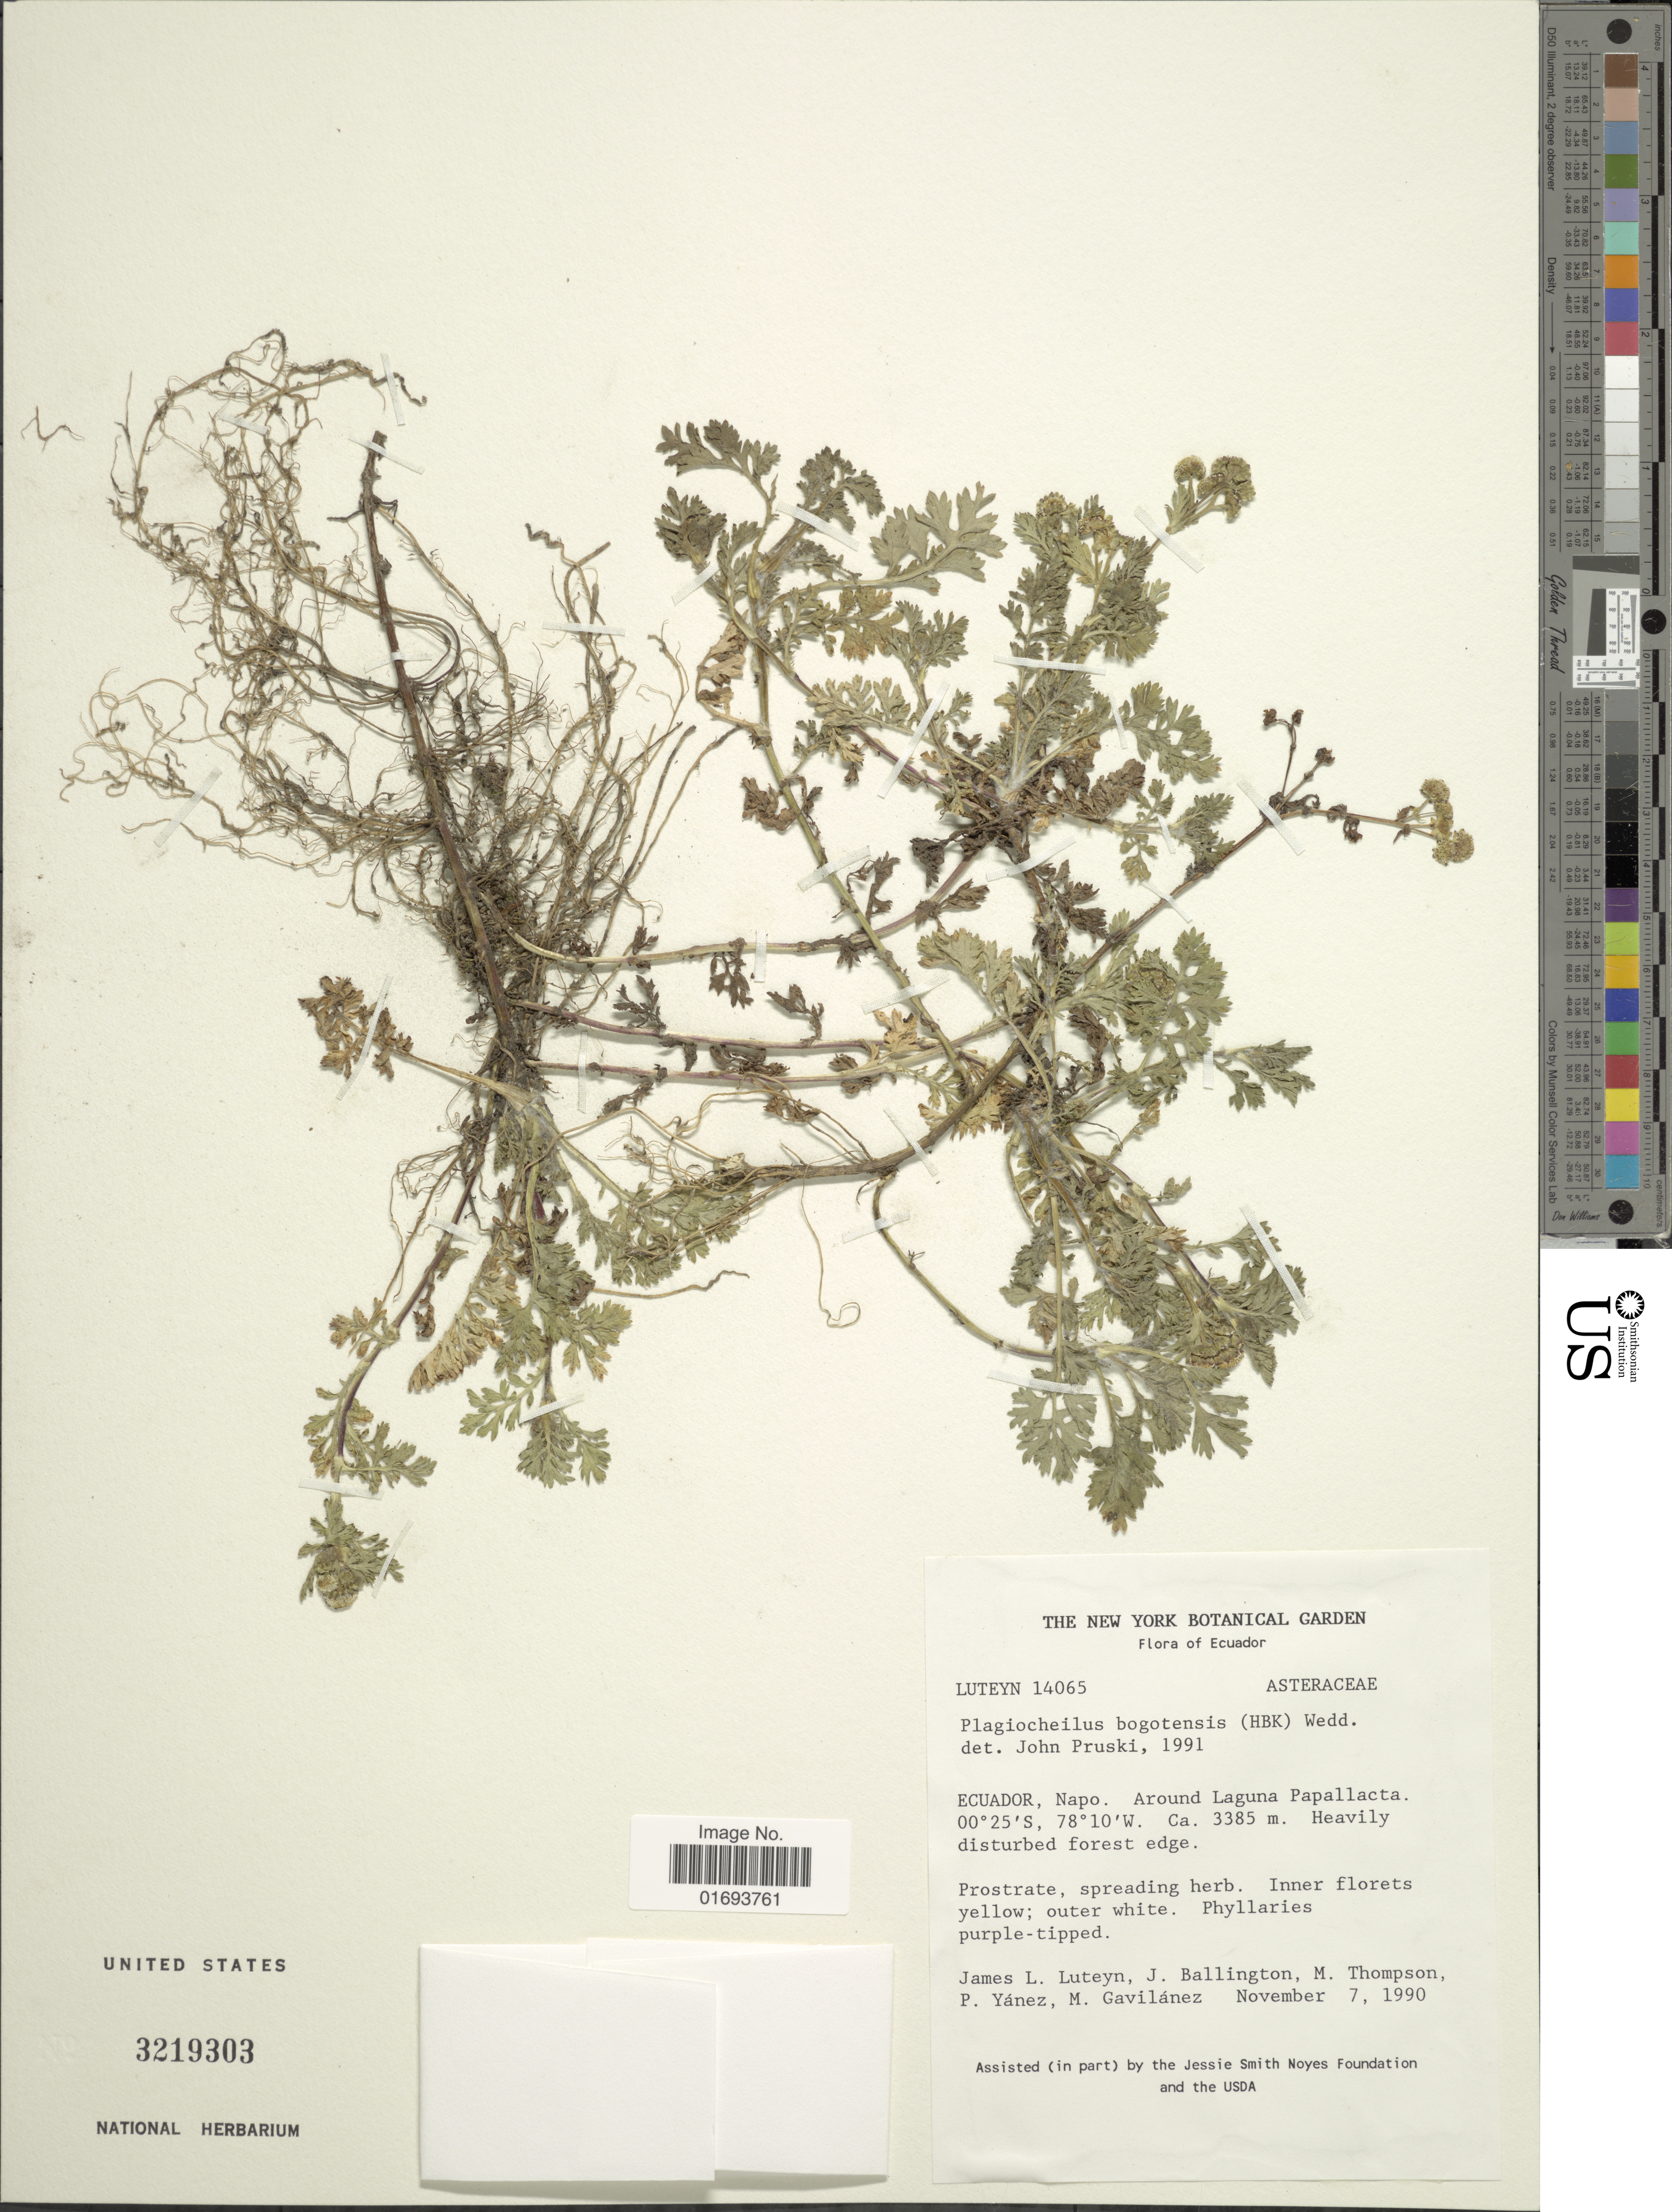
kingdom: Plantae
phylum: Tracheophyta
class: Magnoliopsida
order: Asterales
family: Asteraceae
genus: Plagiocheilus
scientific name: Plagiocheilus bogotensis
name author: (Kunth) Wedd.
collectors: J. L. Luteyn, J. Ballington, M. Thompson, P. Yanez & et al.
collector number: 14065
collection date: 1990-11-07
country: Ecuador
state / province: Napo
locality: Ecuador, Napo. Around laguna Papallacta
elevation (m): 3385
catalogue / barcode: US 3219303